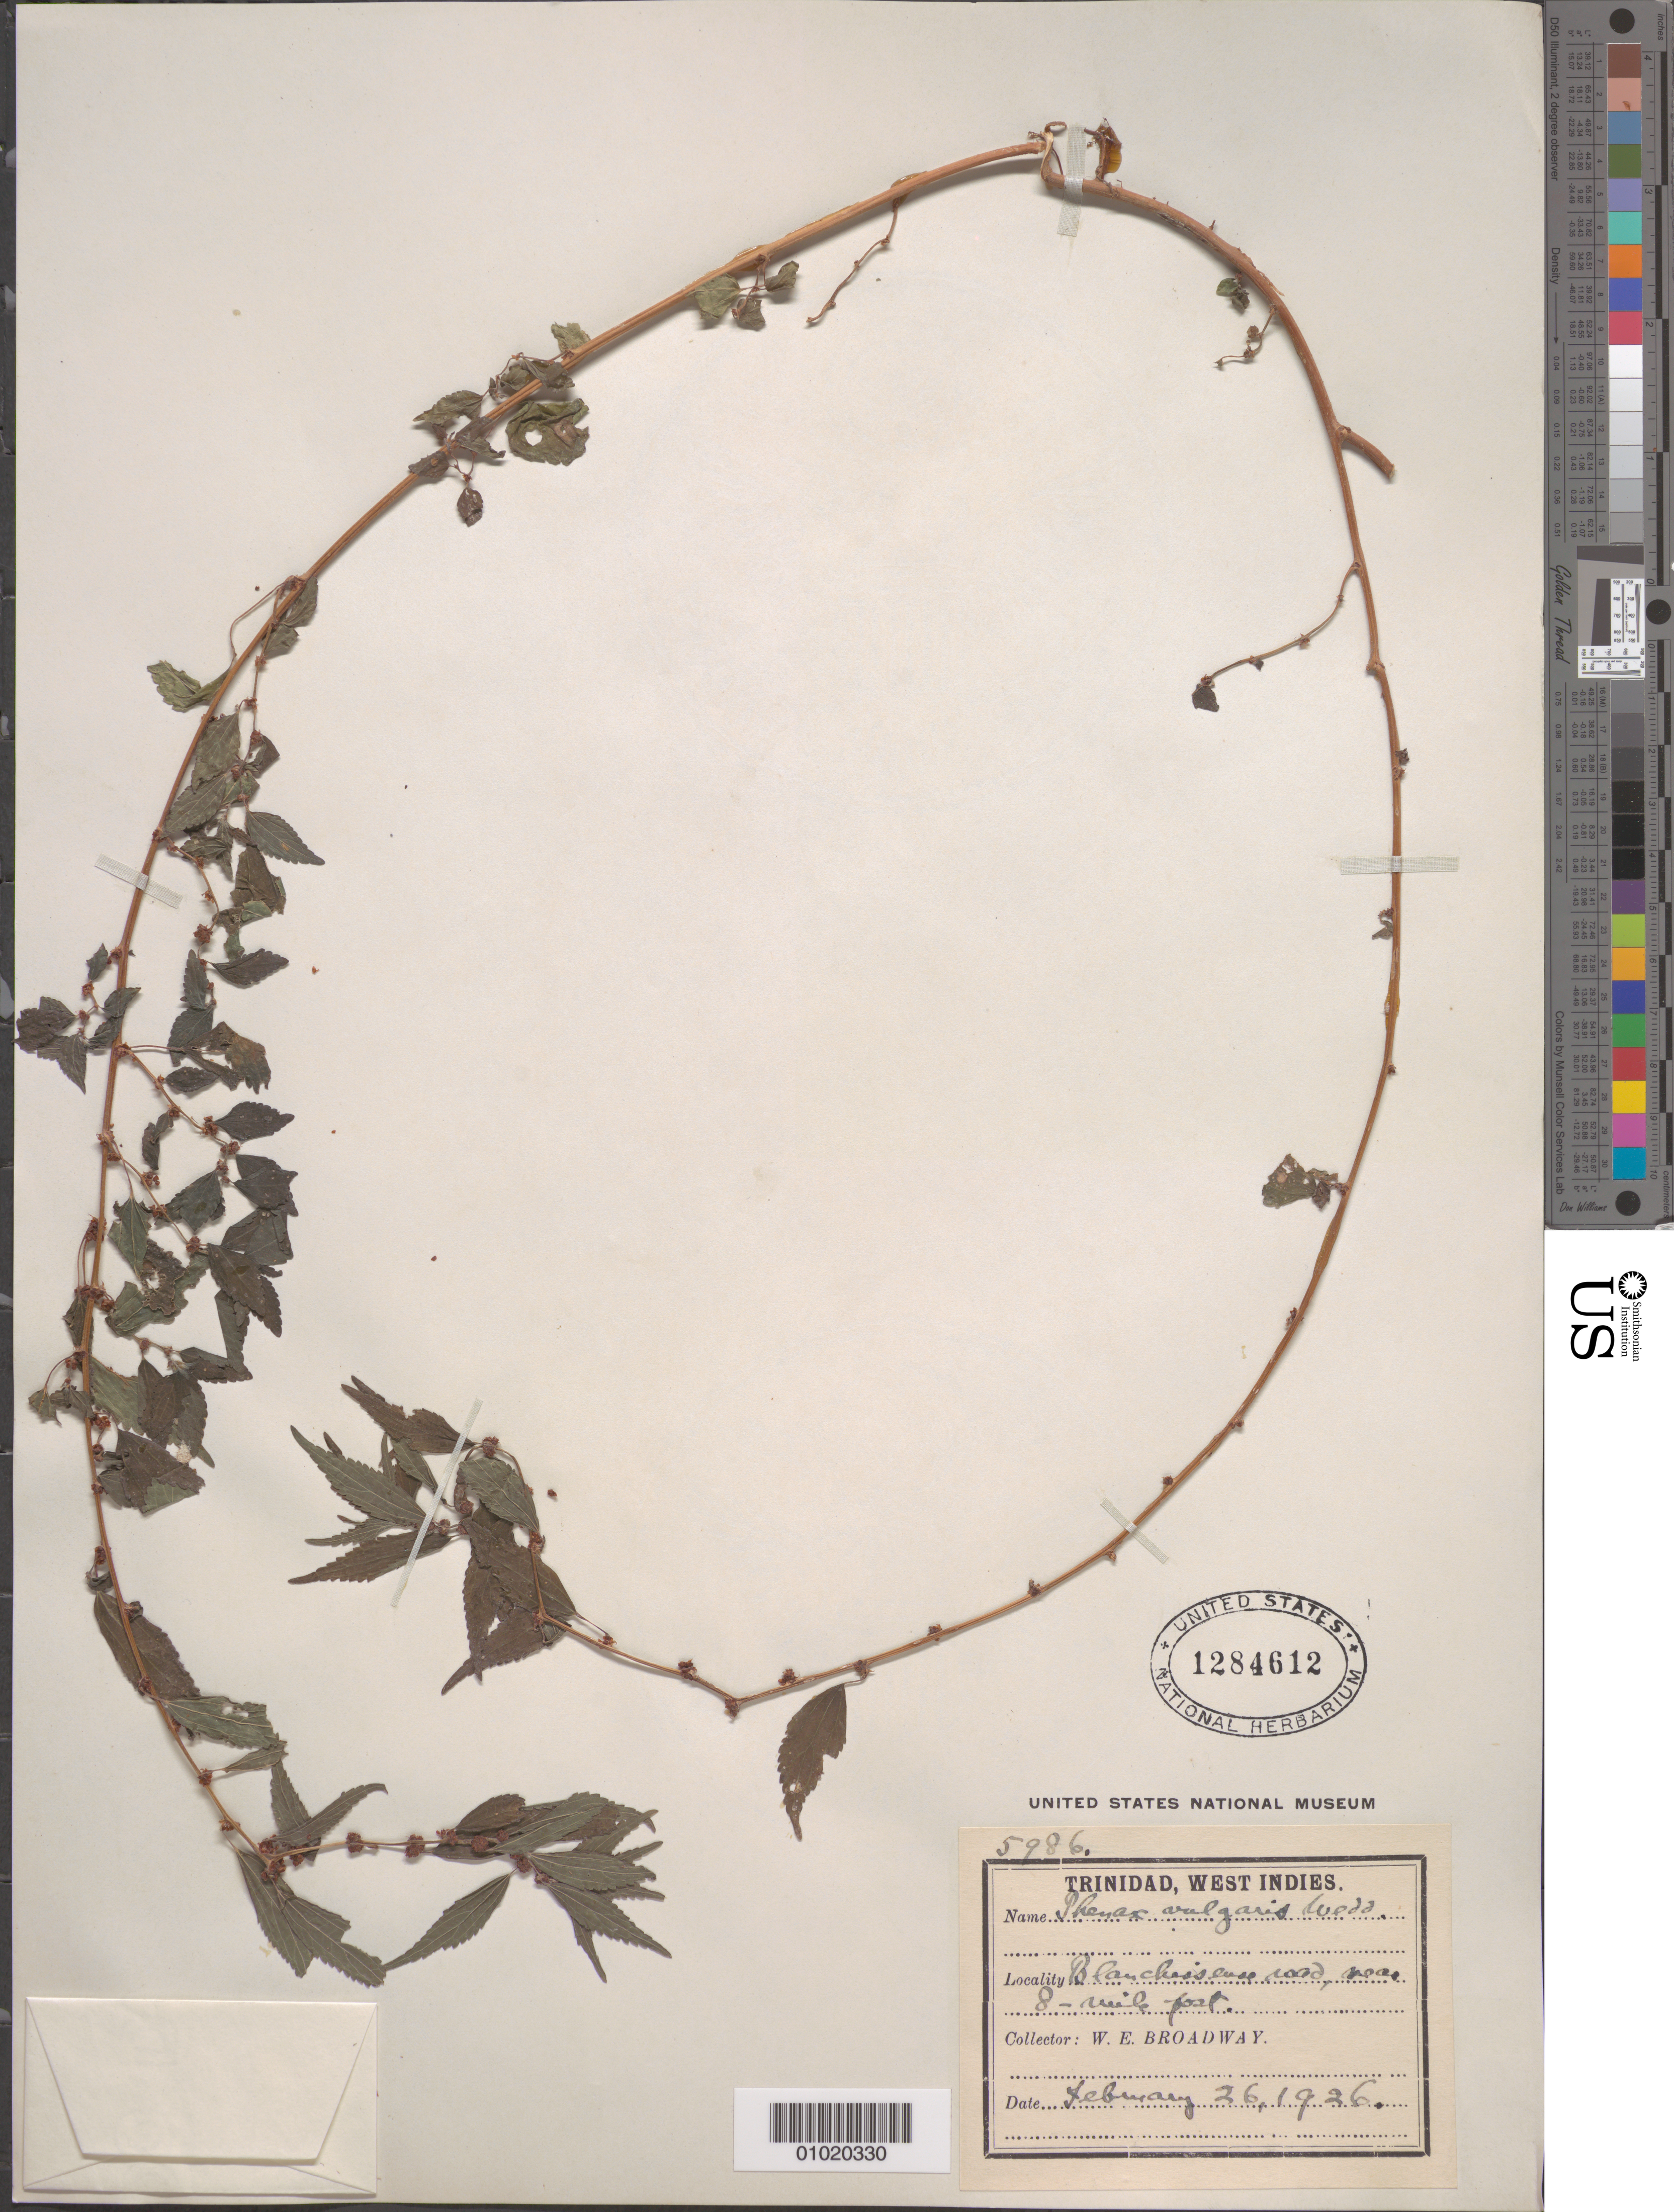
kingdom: Plantae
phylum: Tracheophyta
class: Magnoliopsida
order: Rosales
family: Urticaceae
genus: Phenax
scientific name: Phenax sonneratii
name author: (Poir.) Wedd.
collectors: W. E. Broadway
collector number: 5986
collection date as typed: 26 Feb 1926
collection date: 1926-02-26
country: Trinidad and Tobago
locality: Blancheisseuse road, near 8-mile post.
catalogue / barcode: US 1284612